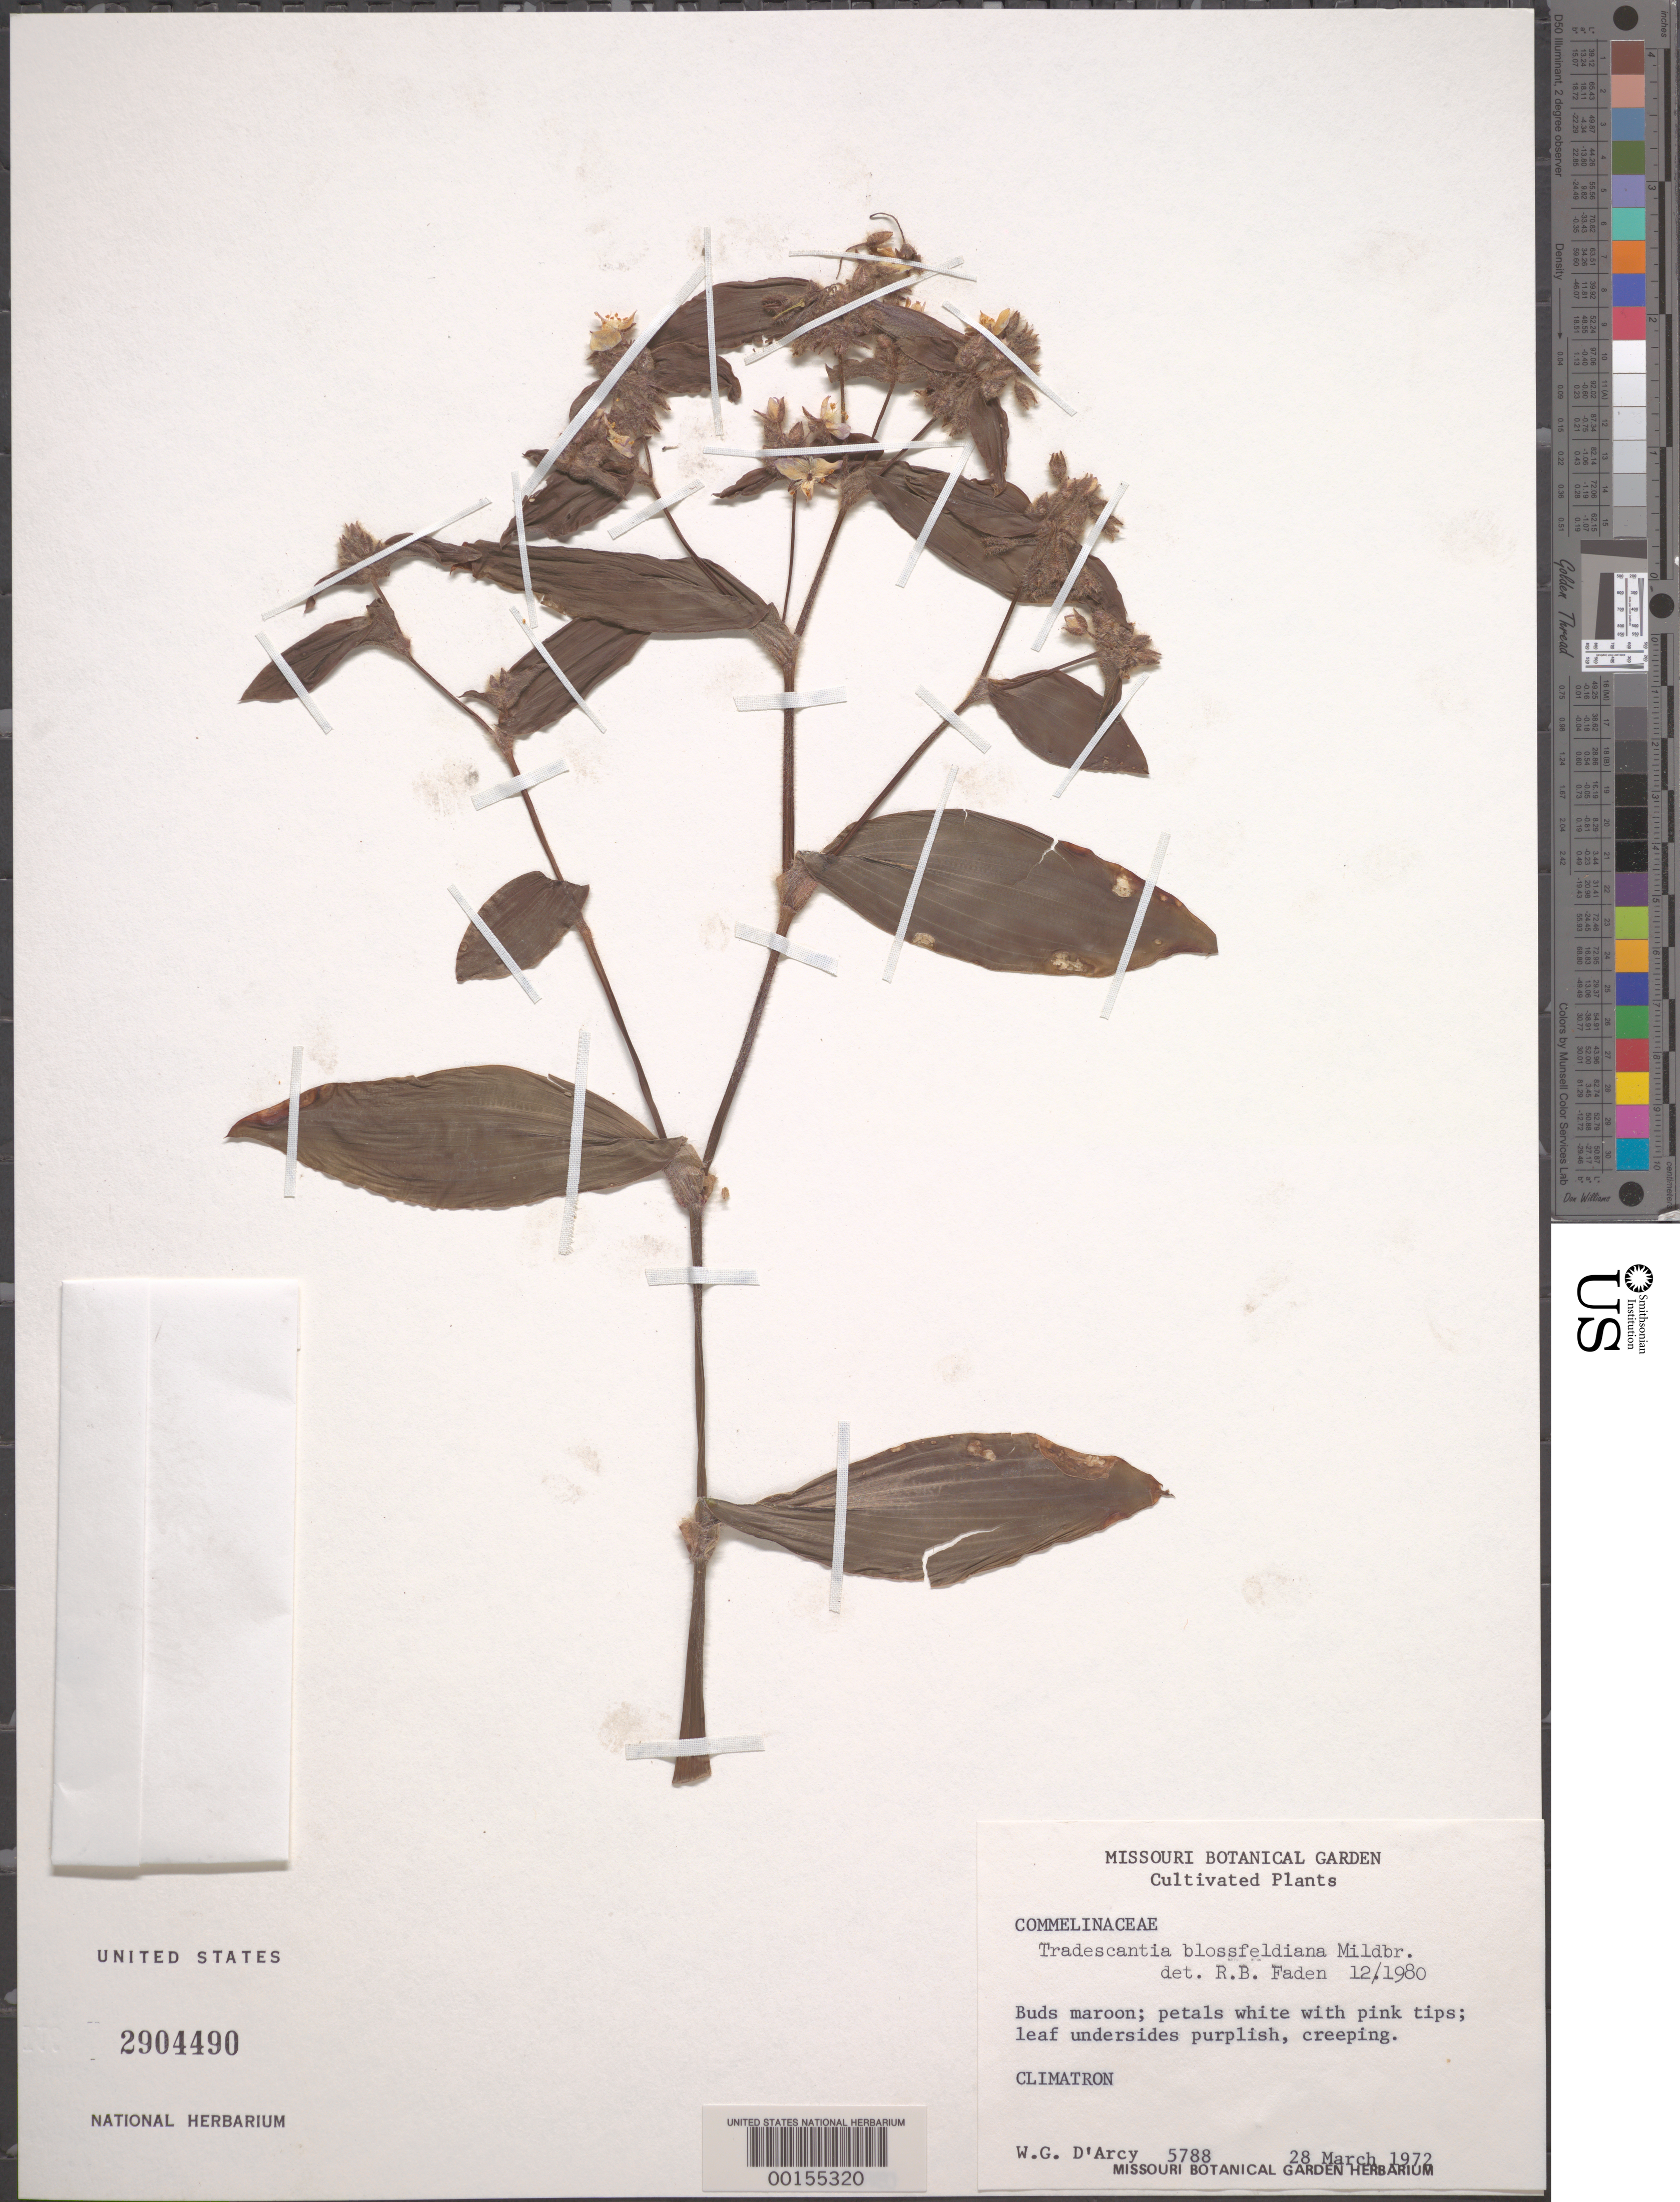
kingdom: Plantae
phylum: Tracheophyta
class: Liliopsida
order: Commelinales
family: Commelinaceae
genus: Tradescantia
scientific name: Tradescantia blossfeldiana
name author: Mildbr.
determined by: Faden, Robert B., (US), Smithsonian Institution - National Museum of Natural History (UNITED STATES)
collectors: W. G. D'Arcy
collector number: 5788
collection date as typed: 28 Mar 1972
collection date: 1972-03-28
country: United States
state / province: Missouri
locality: Climatron, Missouri Botanical Gardens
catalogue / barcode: US 2904490